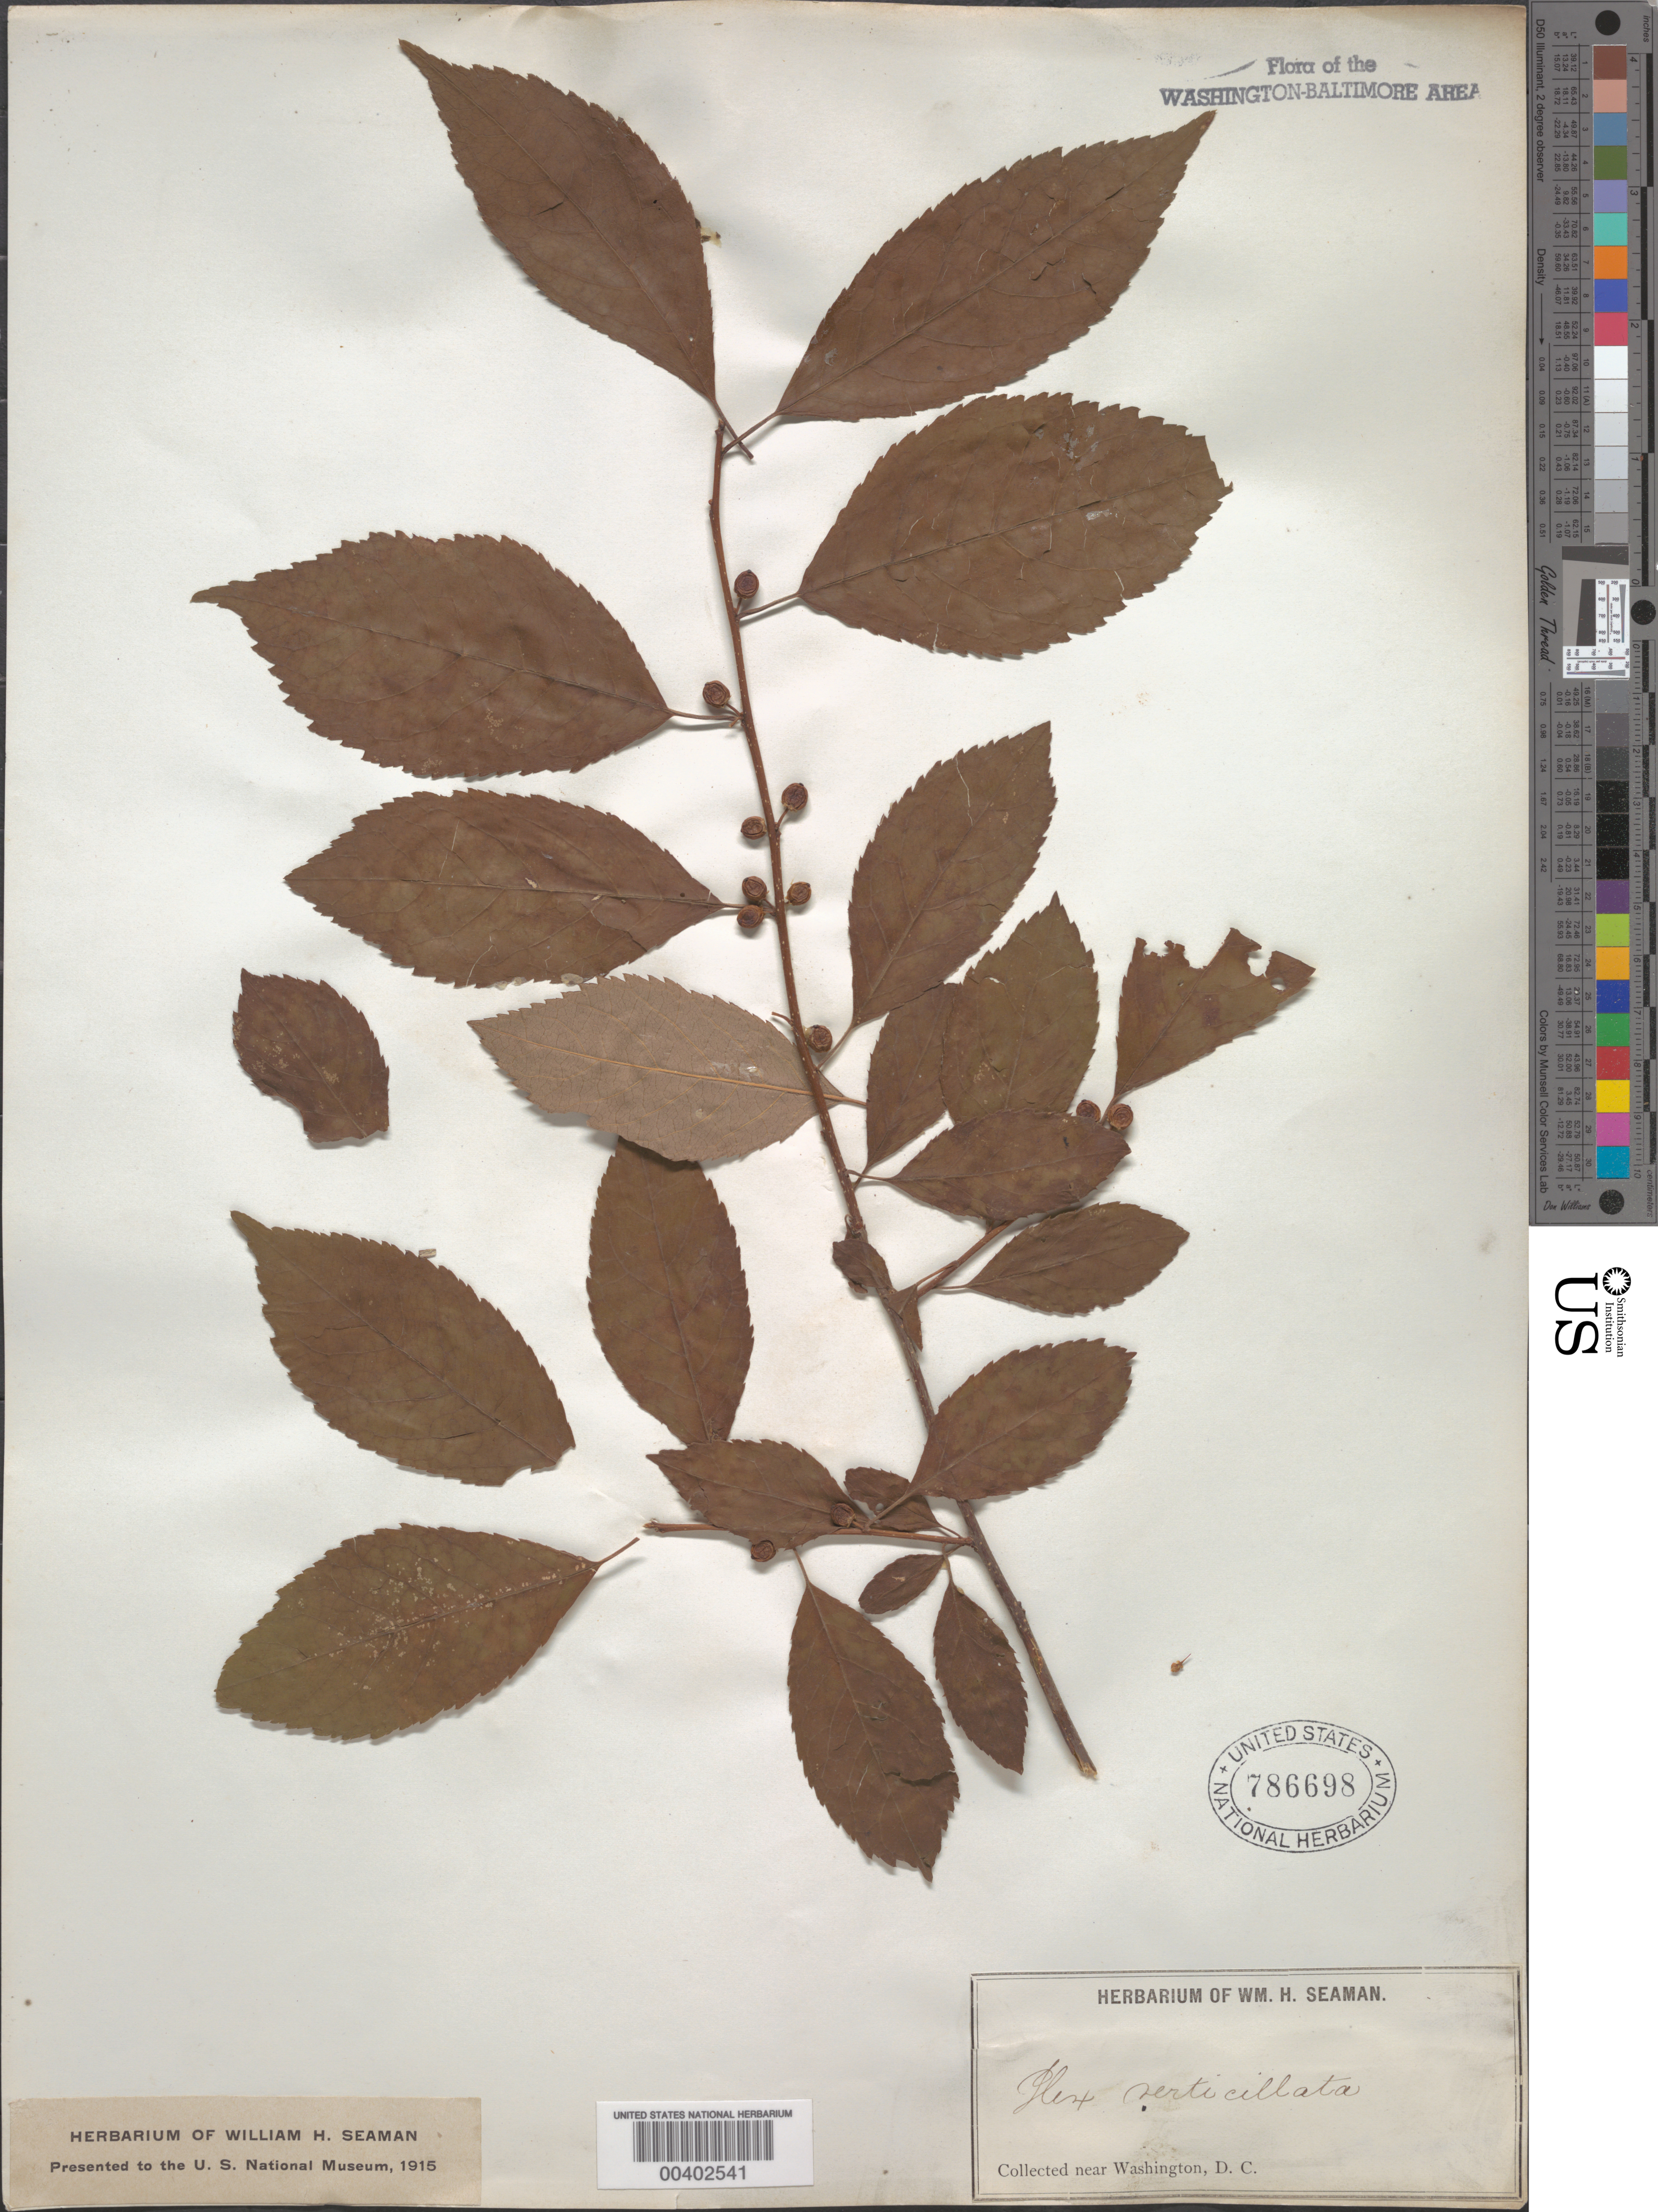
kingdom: Plantae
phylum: Tracheophyta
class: Magnoliopsida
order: Aquifoliales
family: Aquifoliaceae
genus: Ilex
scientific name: Ilex verticillata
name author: (L.) A. Gray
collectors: W. Seaman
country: United States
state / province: District of Columbia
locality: Washington DC Area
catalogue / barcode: US 786698